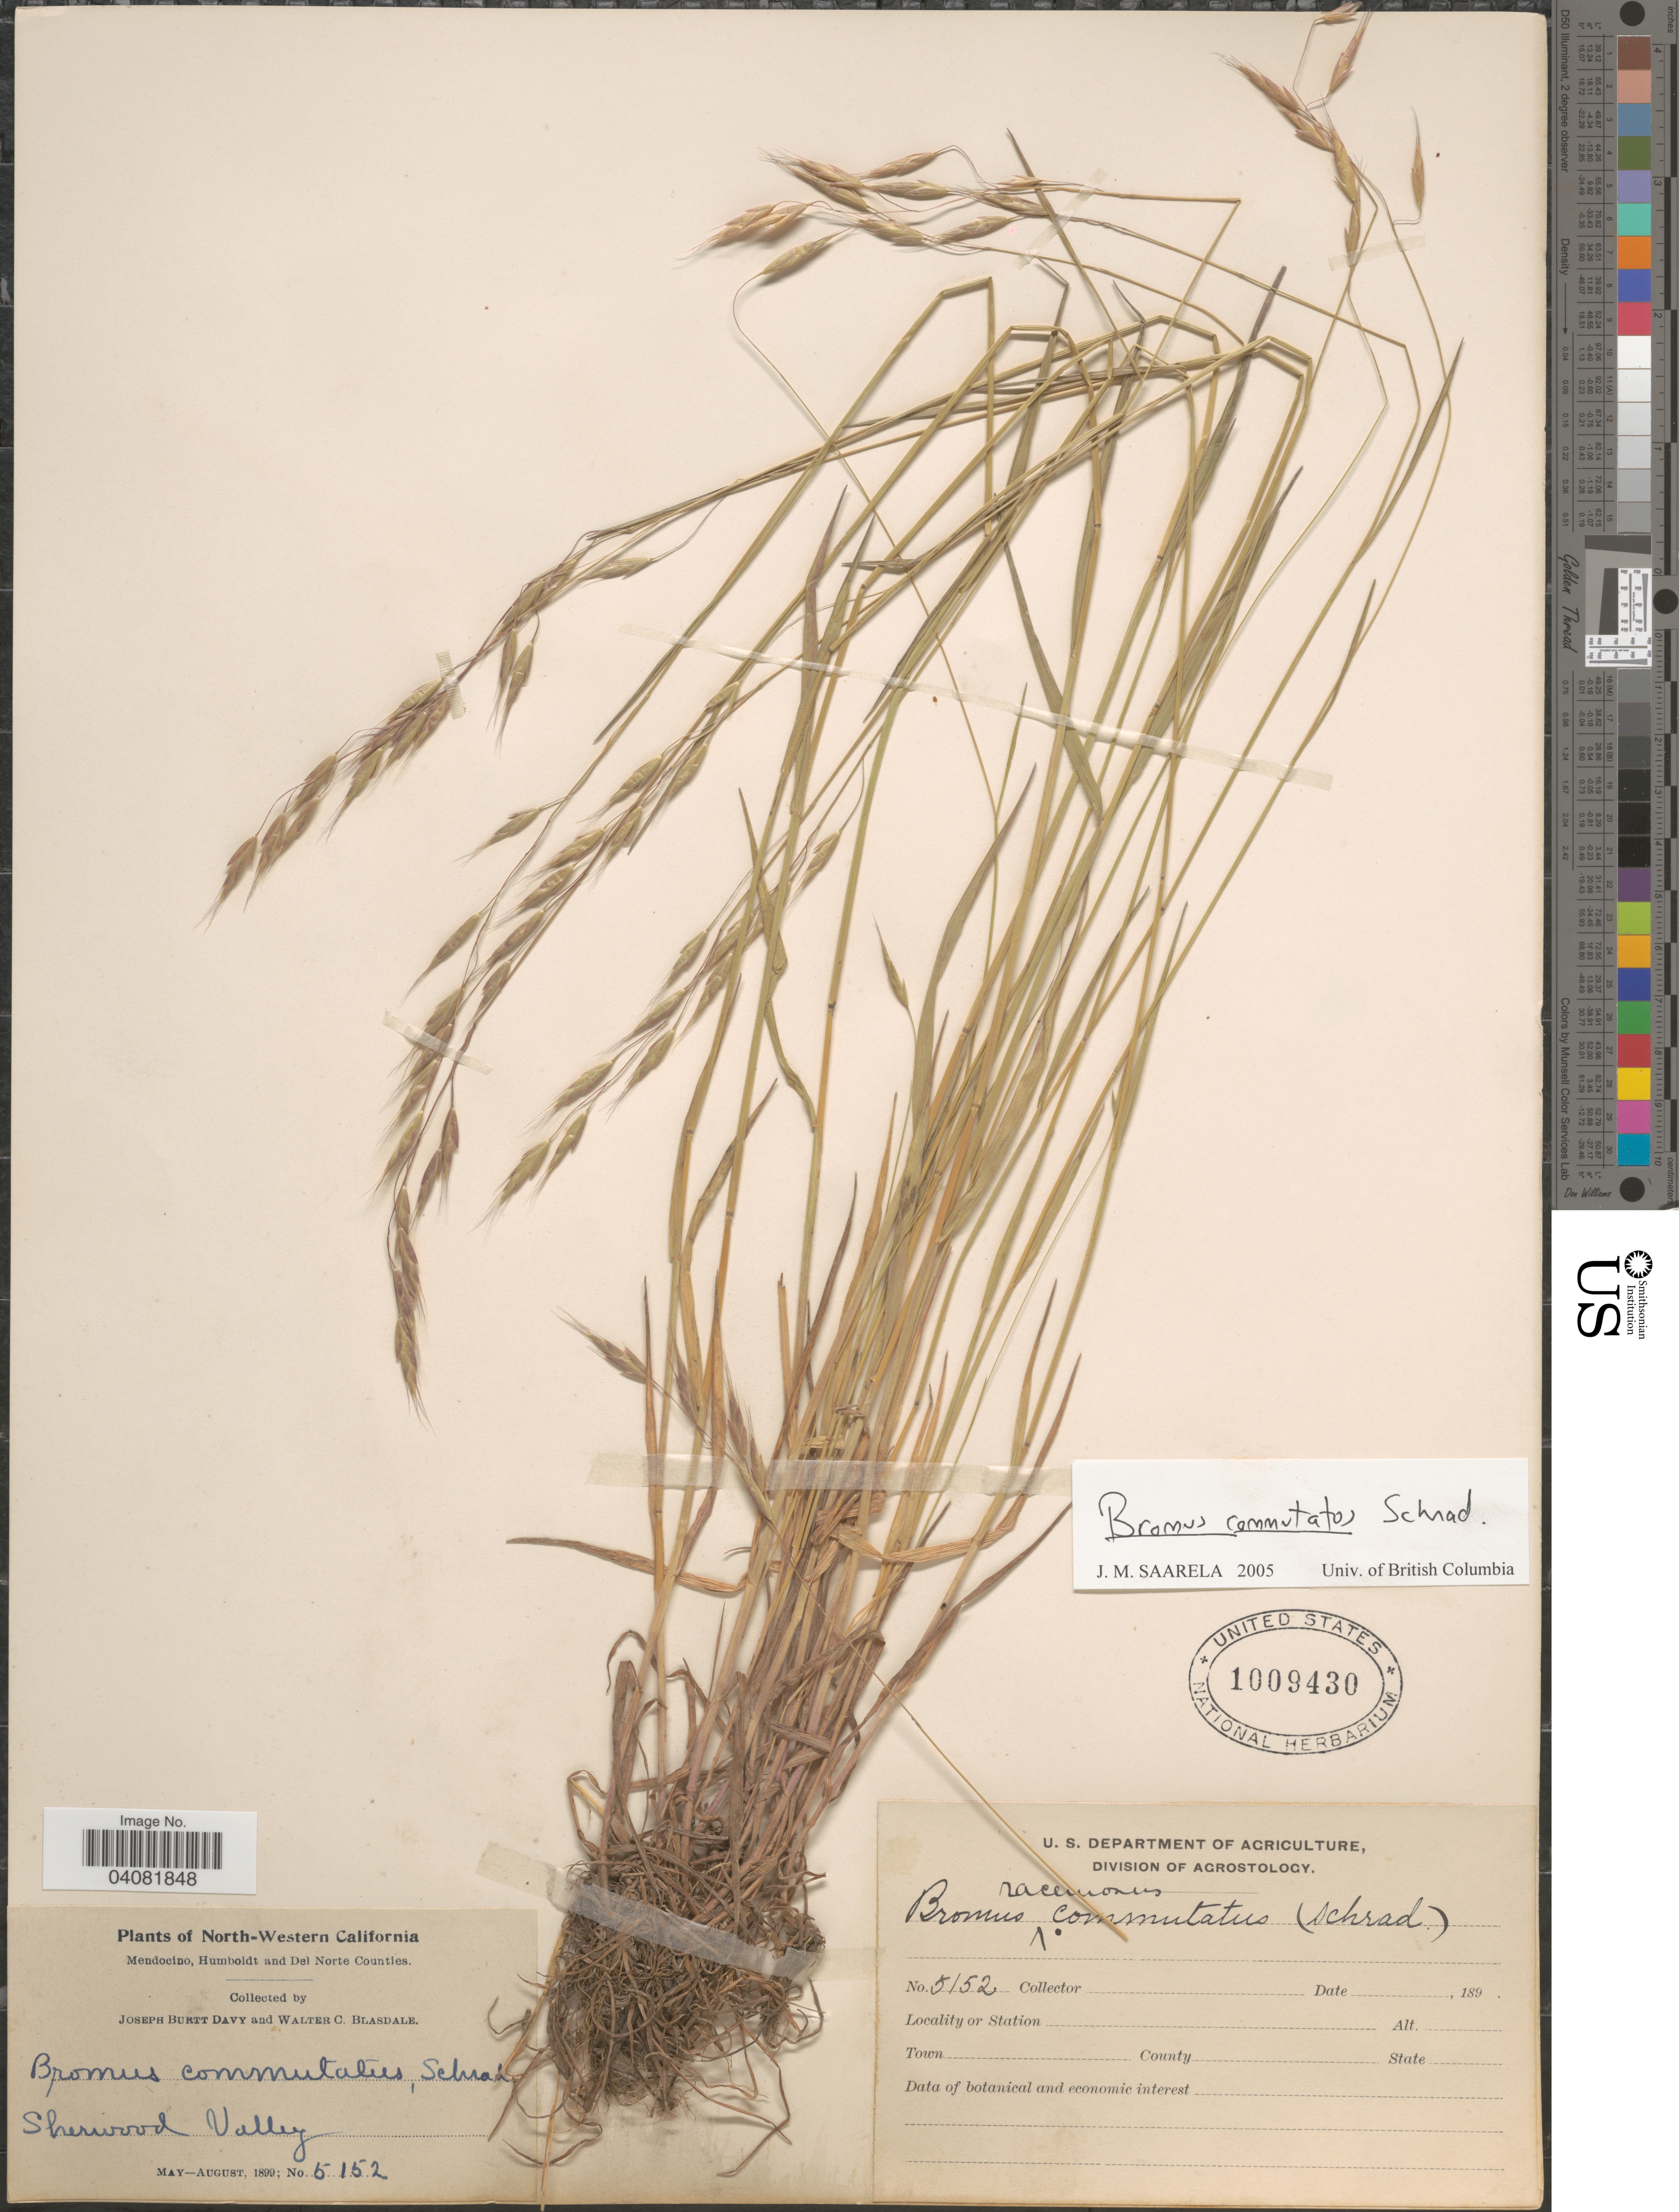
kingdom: Plantae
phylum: Tracheophyta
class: Liliopsida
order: Poales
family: Poaceae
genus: Bromus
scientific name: Bromus commutatus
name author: Schrad.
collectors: J. Burtt Davy & W. Blasdale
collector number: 5152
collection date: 1899-05/1899-08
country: United States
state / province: California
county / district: Mendocino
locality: North-Western California. Mendocino, Humboldt and Del Norte Counties. Sherwood Valley.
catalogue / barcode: US 1009430